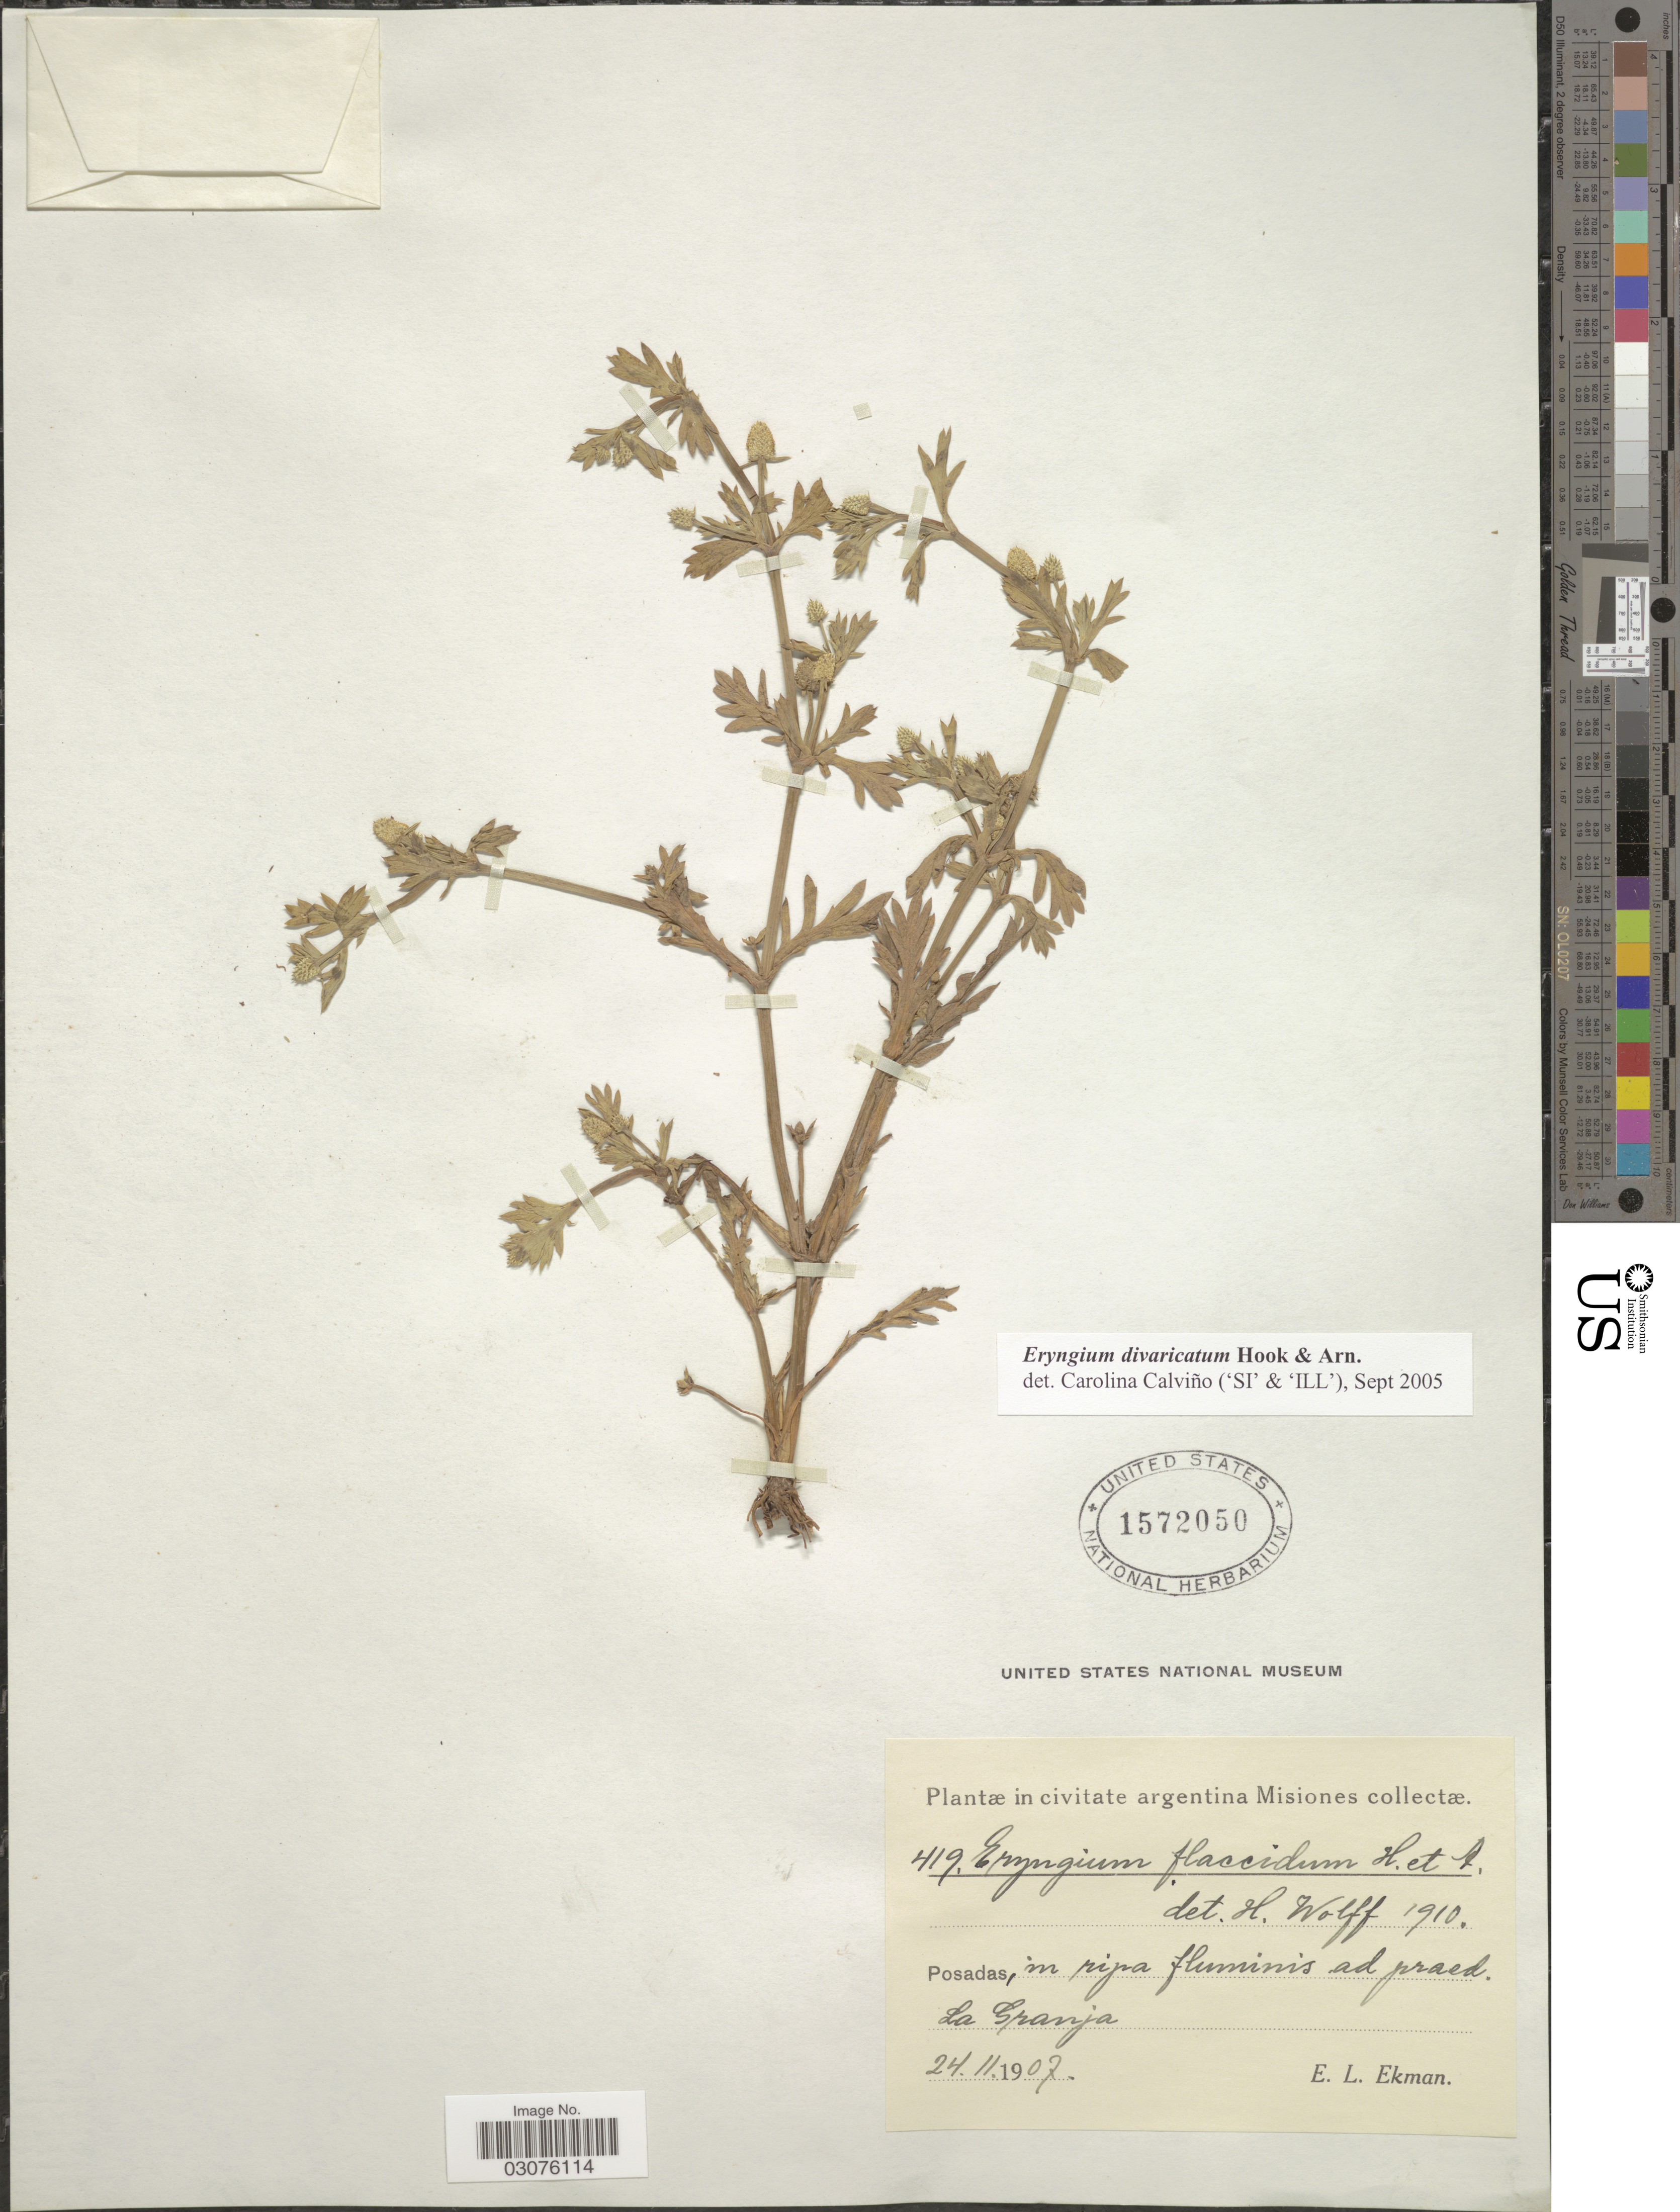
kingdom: Plantae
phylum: Tracheophyta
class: Magnoliopsida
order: Apiales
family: Apiaceae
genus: Eryngium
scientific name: Eryngium divaricatum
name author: Hook. & Arn.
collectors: E. L. Ekman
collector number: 419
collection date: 1907-02-24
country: Argentina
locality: Posadas, in ripa fluminis ad praed. La Granja.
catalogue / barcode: US 1572050